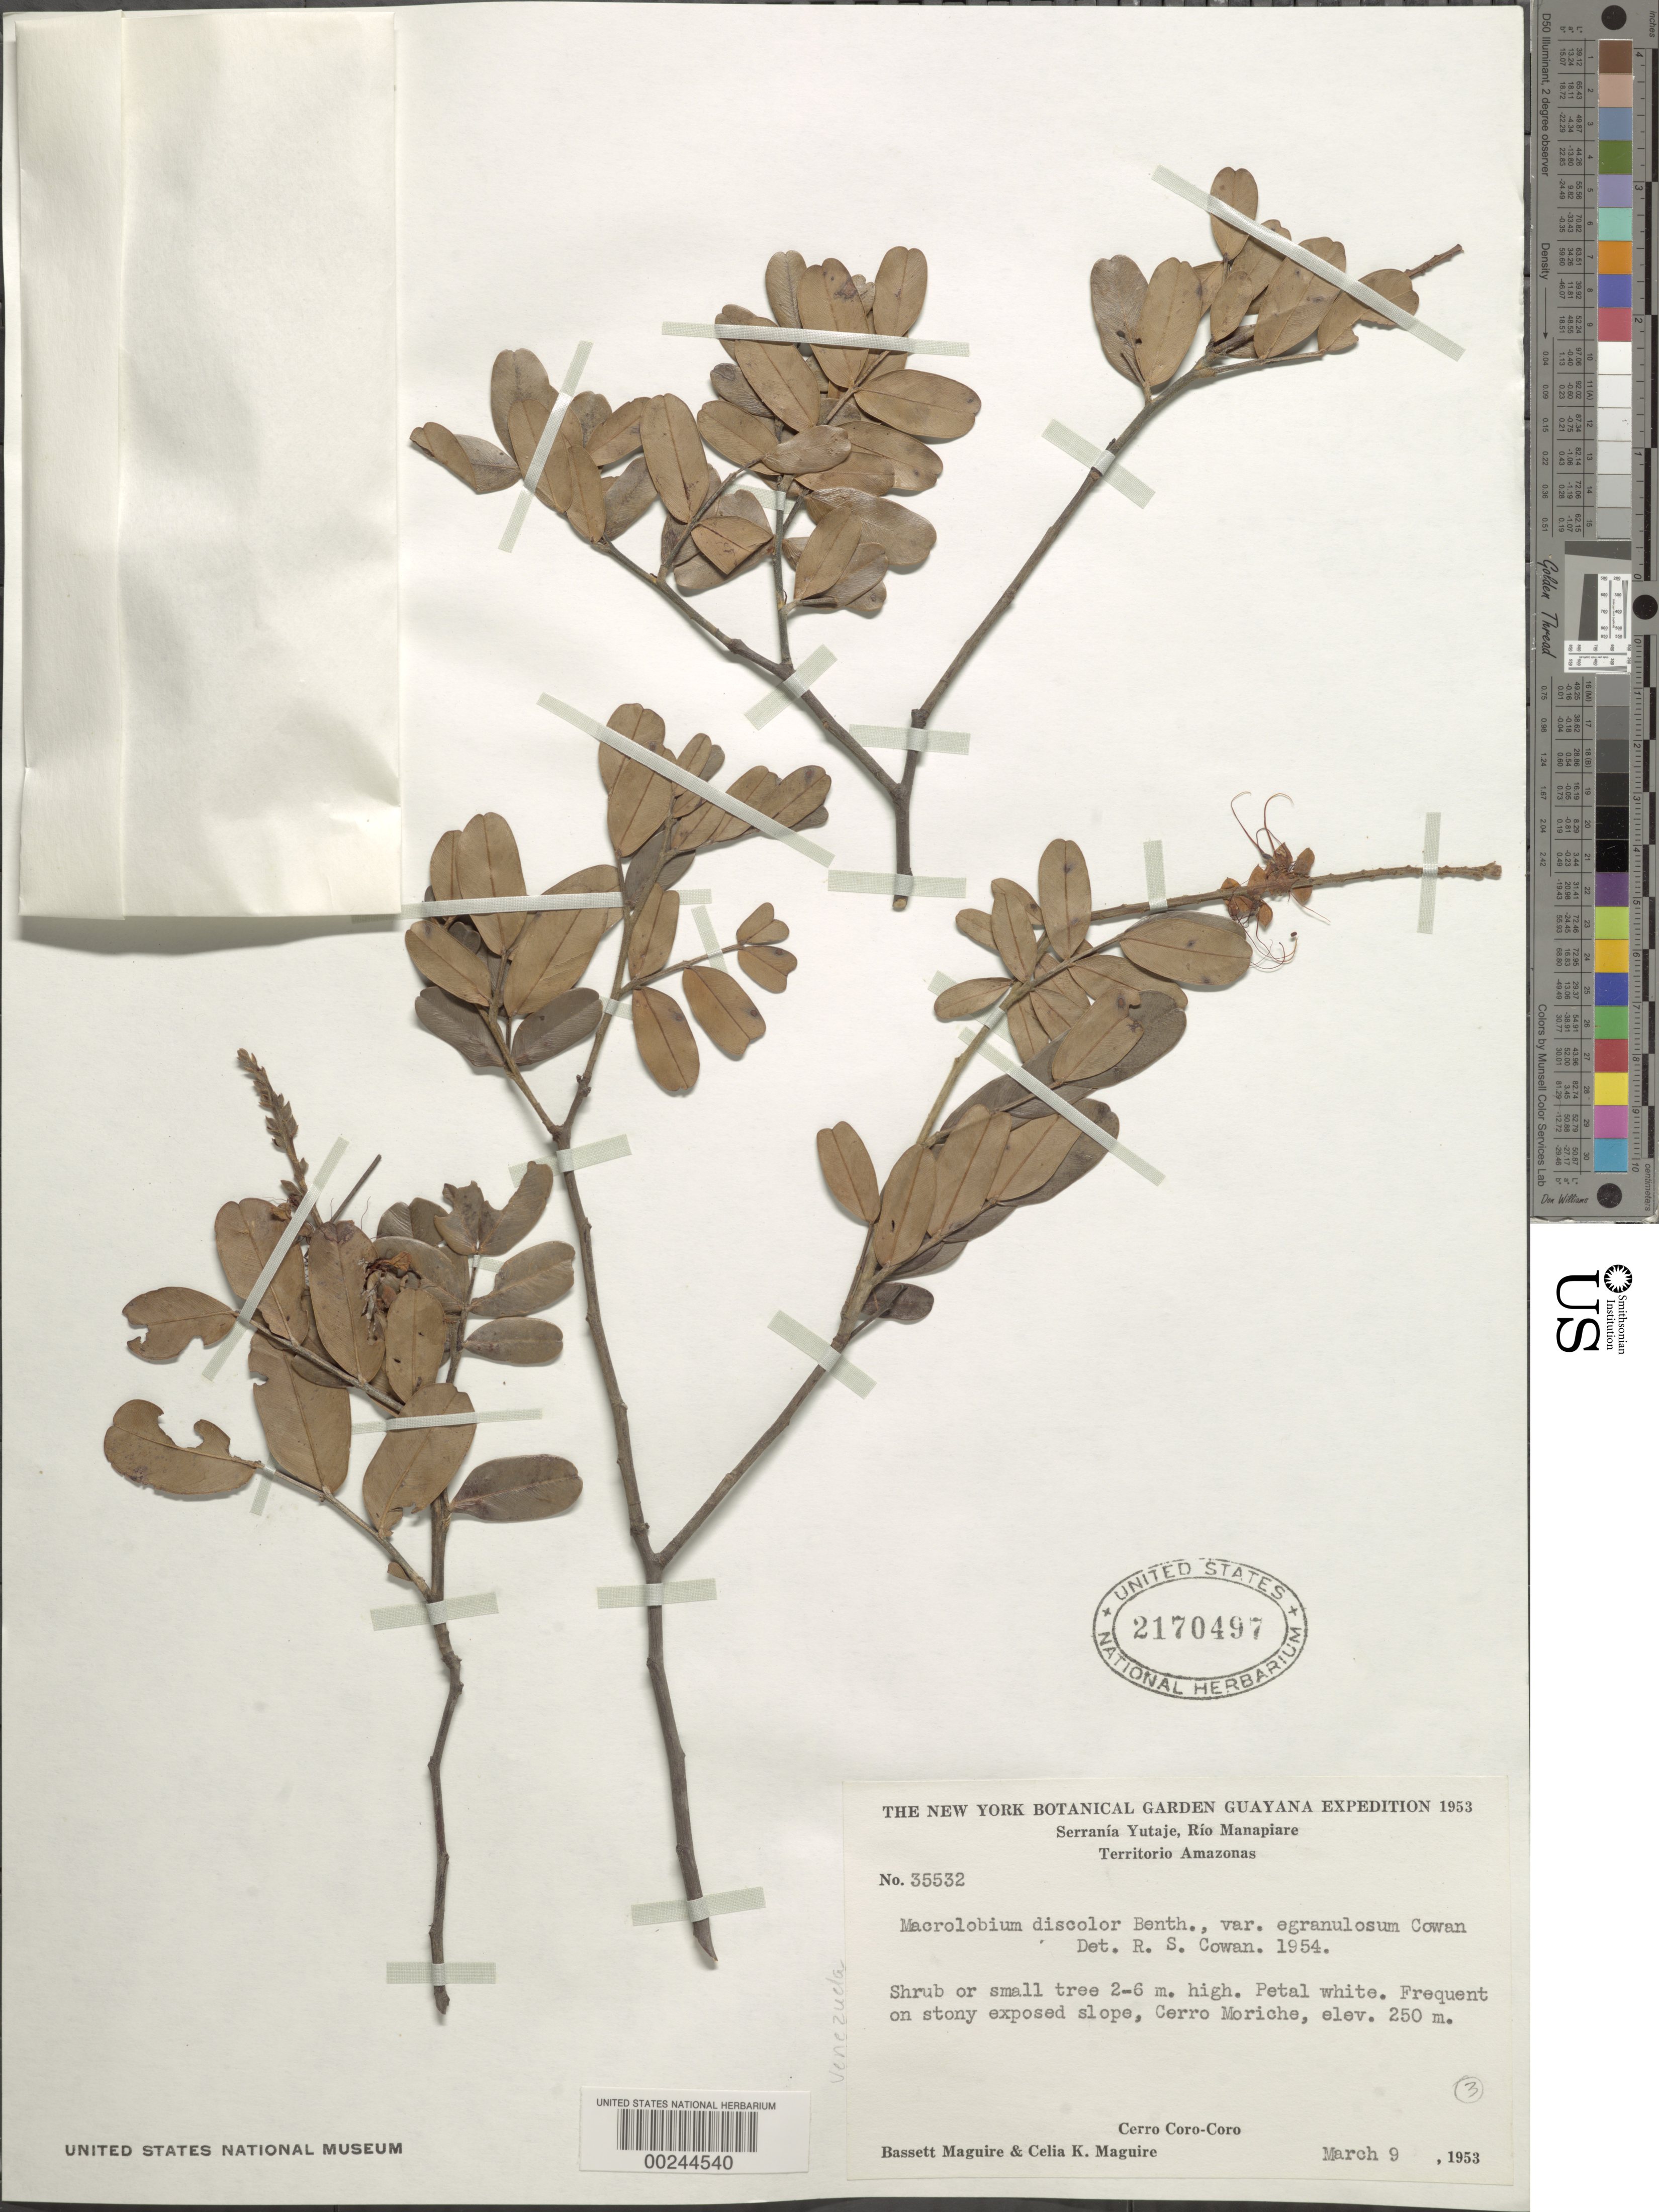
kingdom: Plantae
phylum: Tracheophyta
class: Magnoliopsida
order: Fabales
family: Fabaceae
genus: Macrolobium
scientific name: Macrolobium discolor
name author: Benth.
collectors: B. Maguire & C. K. Maguire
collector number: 35532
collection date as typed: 09 Mar 1953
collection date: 1953-03-09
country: Venezuela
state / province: Amazonas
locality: Cerro moriche; serrania yutaje; rio manapiare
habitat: Stony exposed slope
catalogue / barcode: US 2170497